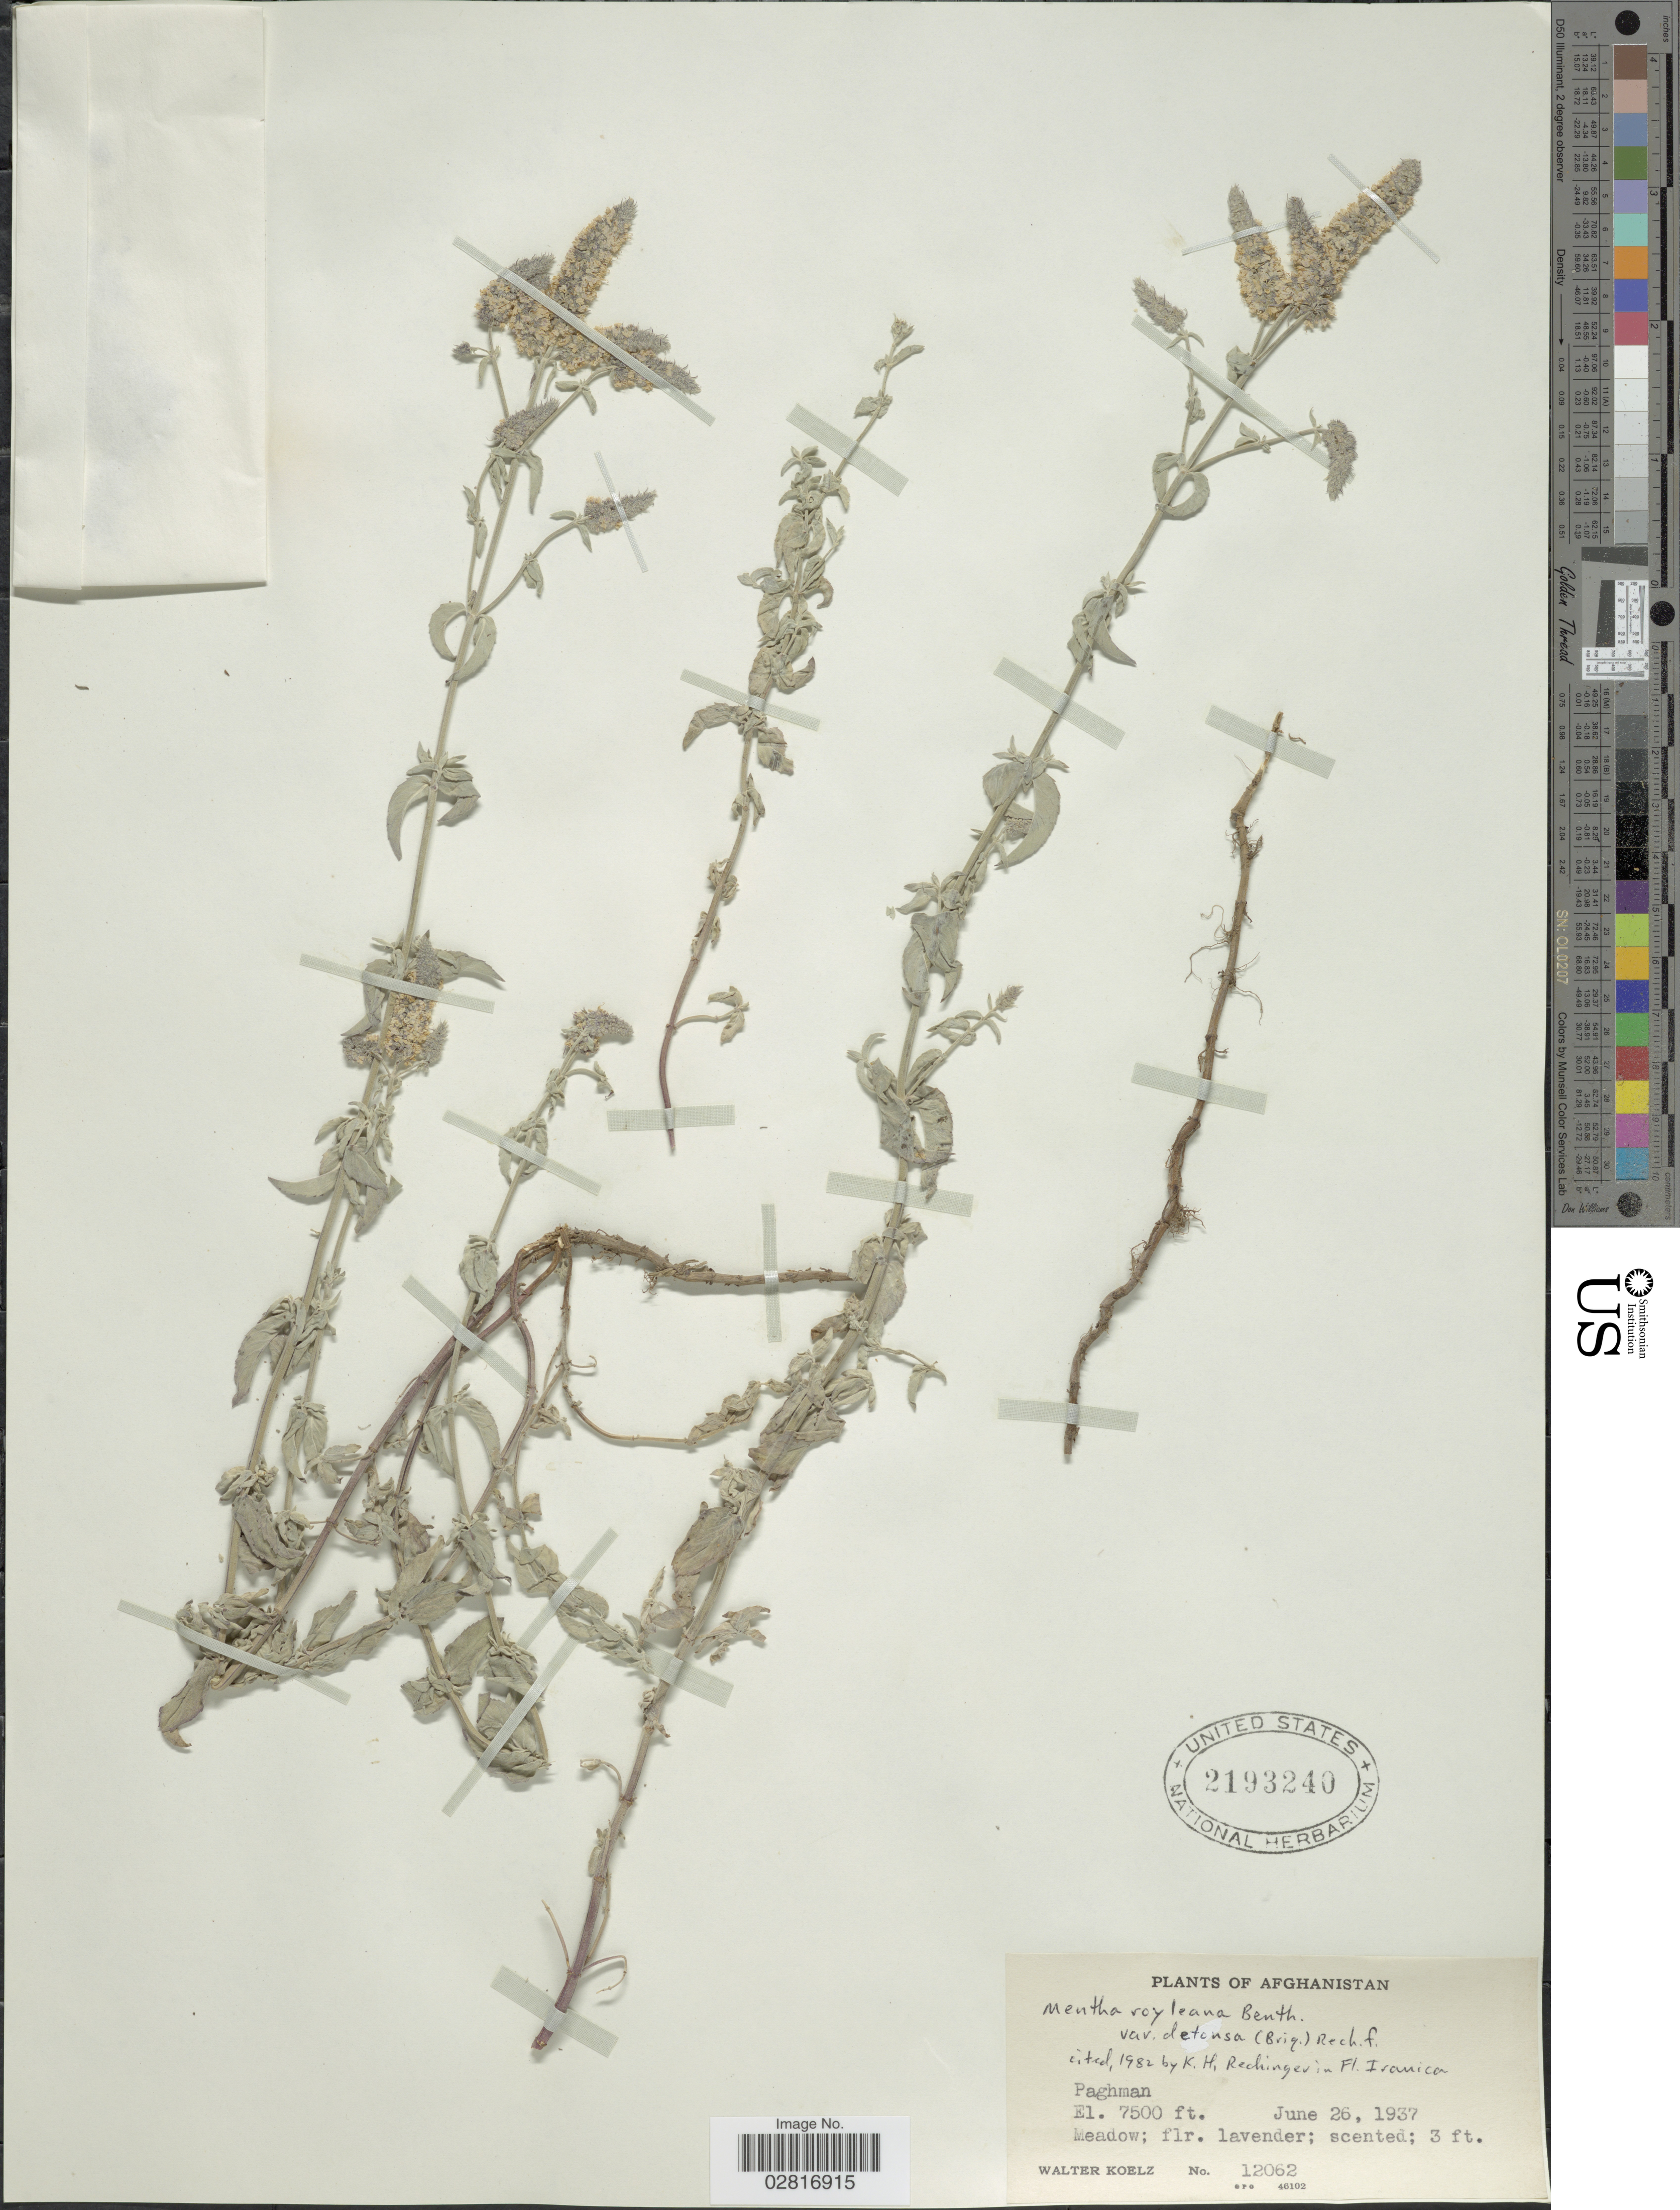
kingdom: Plantae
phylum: Tracheophyta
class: Magnoliopsida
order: Lamiales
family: Lamiaceae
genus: Mentha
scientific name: Mentha royleana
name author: Wall. ex Benth.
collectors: W. N. Koelz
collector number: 12062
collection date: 1937-06-26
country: Afghanistan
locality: Paghman.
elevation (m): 2286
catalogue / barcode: US 2193240